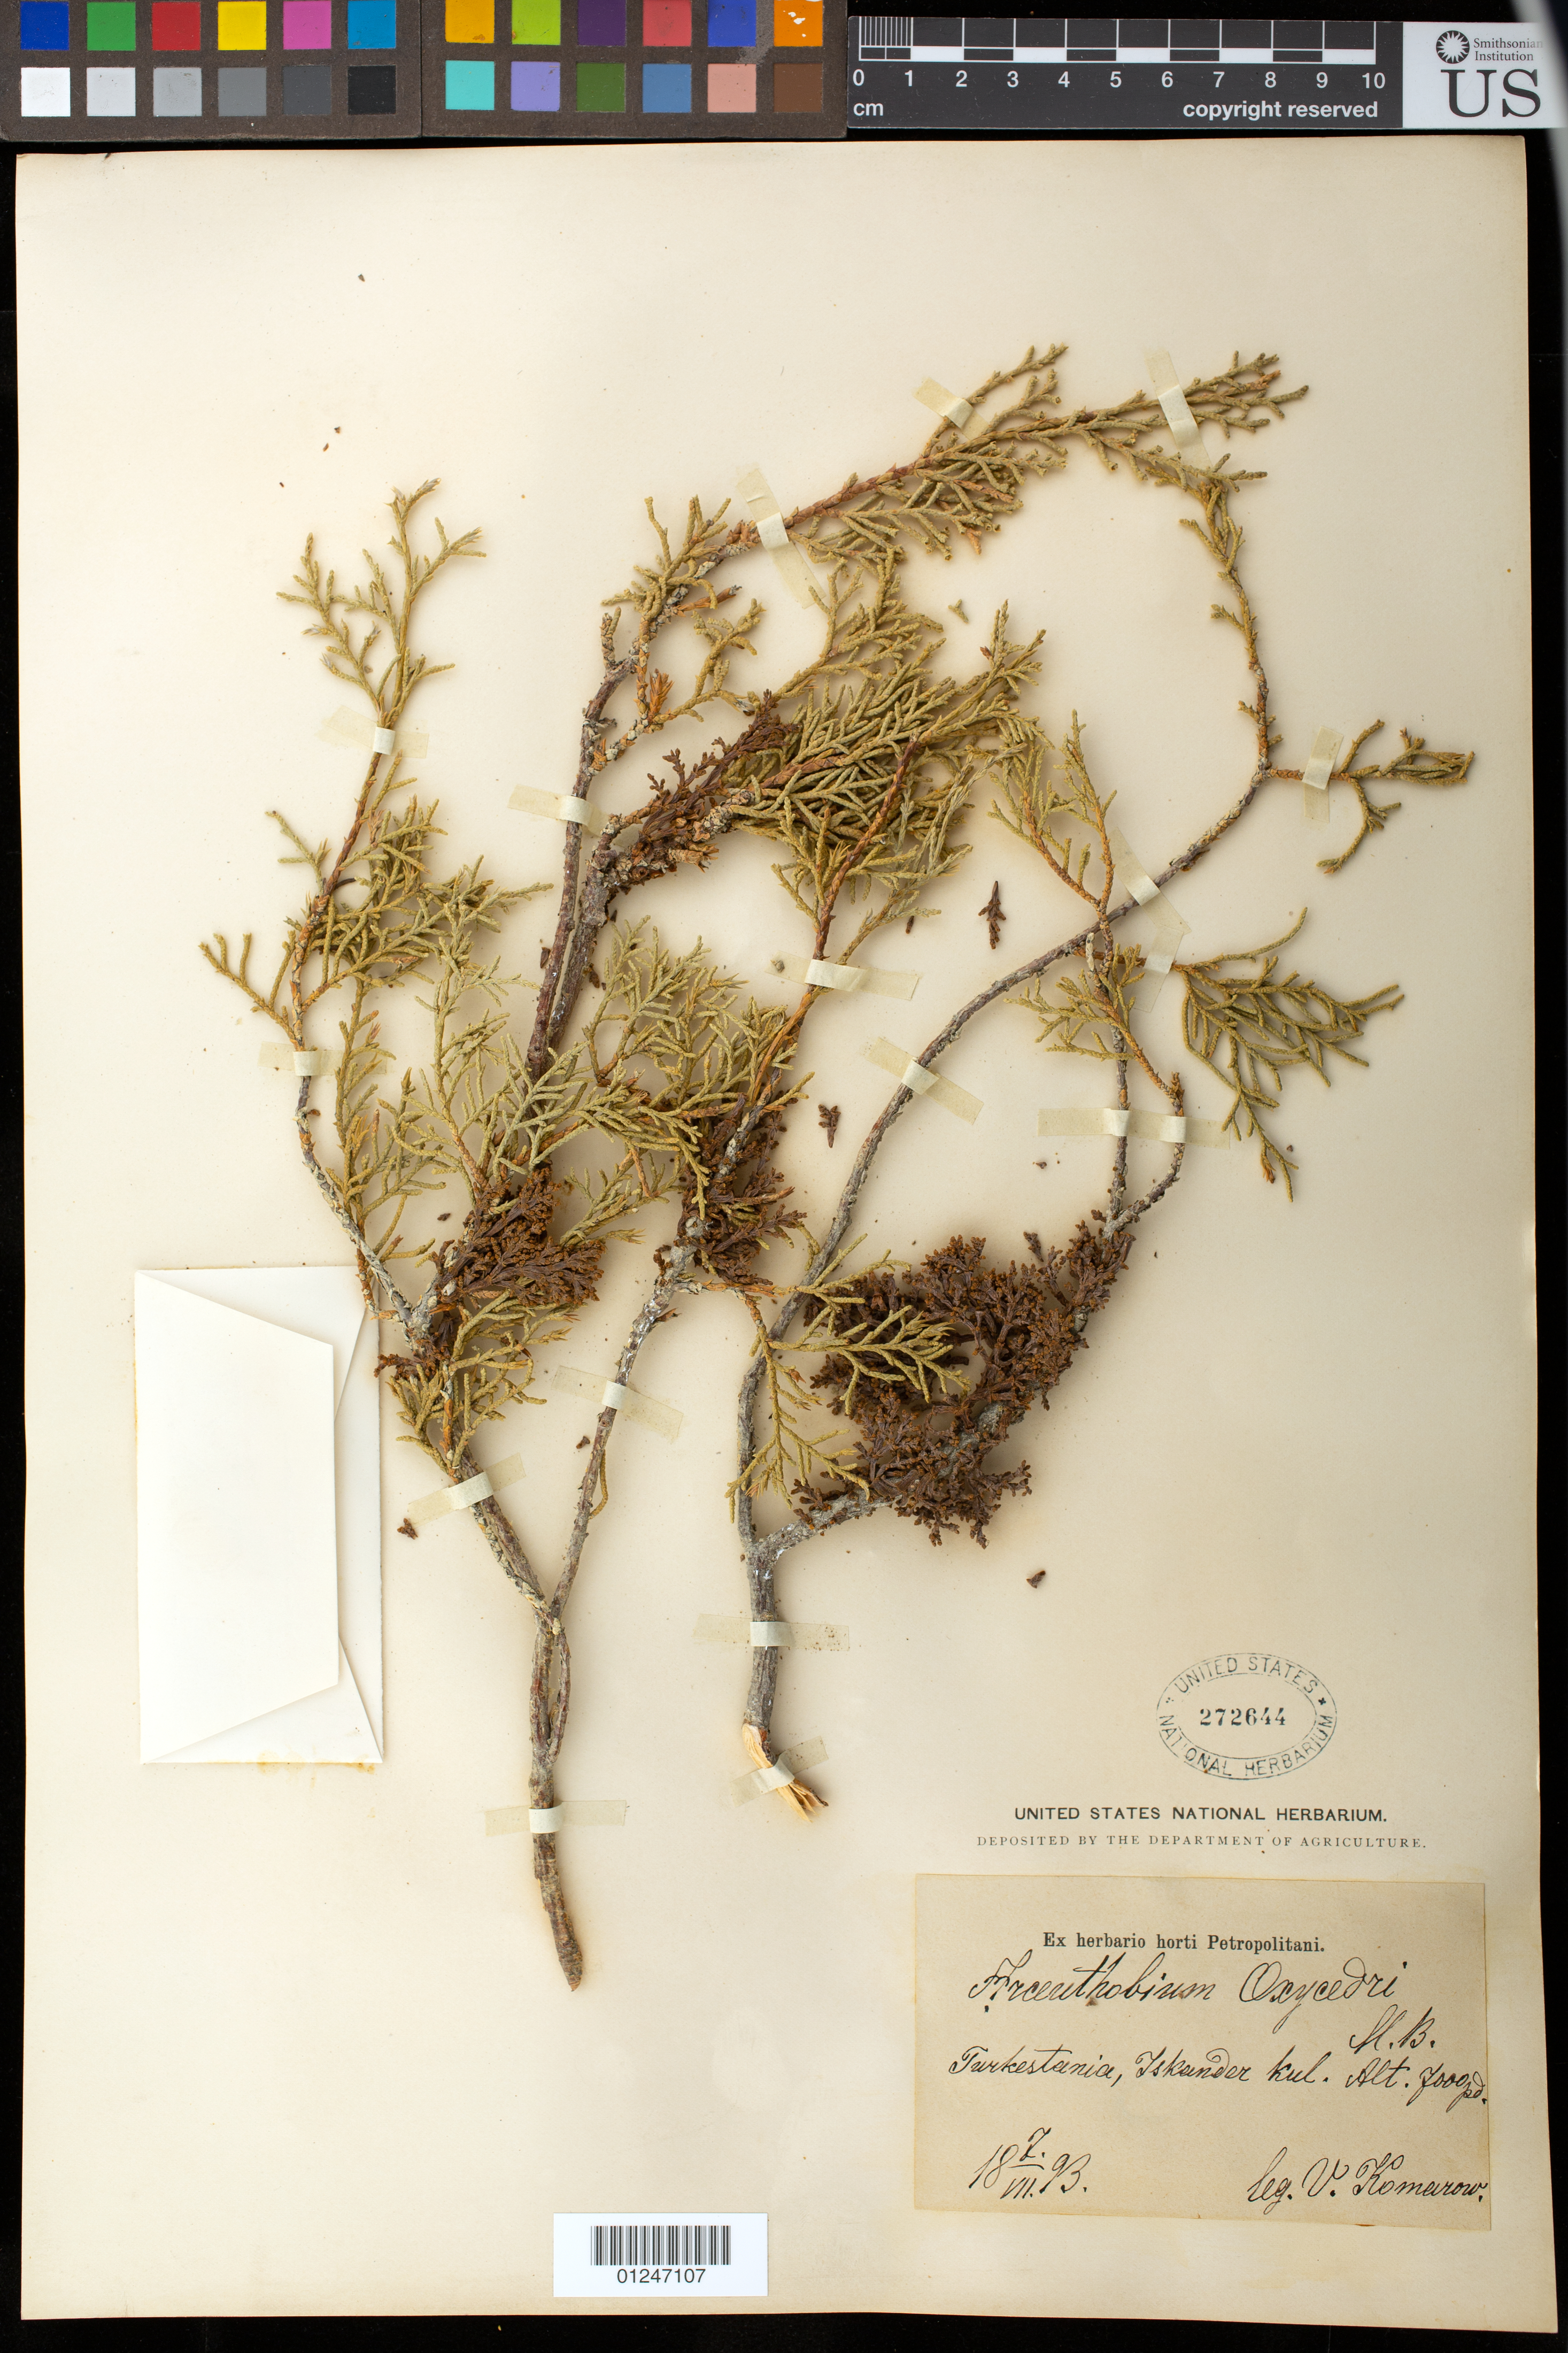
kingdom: Plantae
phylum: Tracheophyta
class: Magnoliopsida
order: Santalales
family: Viscaceae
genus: Arceuthobium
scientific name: Arceuthobium oxycedri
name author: (DC.) M. Bieb.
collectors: V. L. Komarov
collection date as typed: ? Jul 1893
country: Kazakhstan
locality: Turkestania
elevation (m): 2438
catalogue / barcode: US 272644